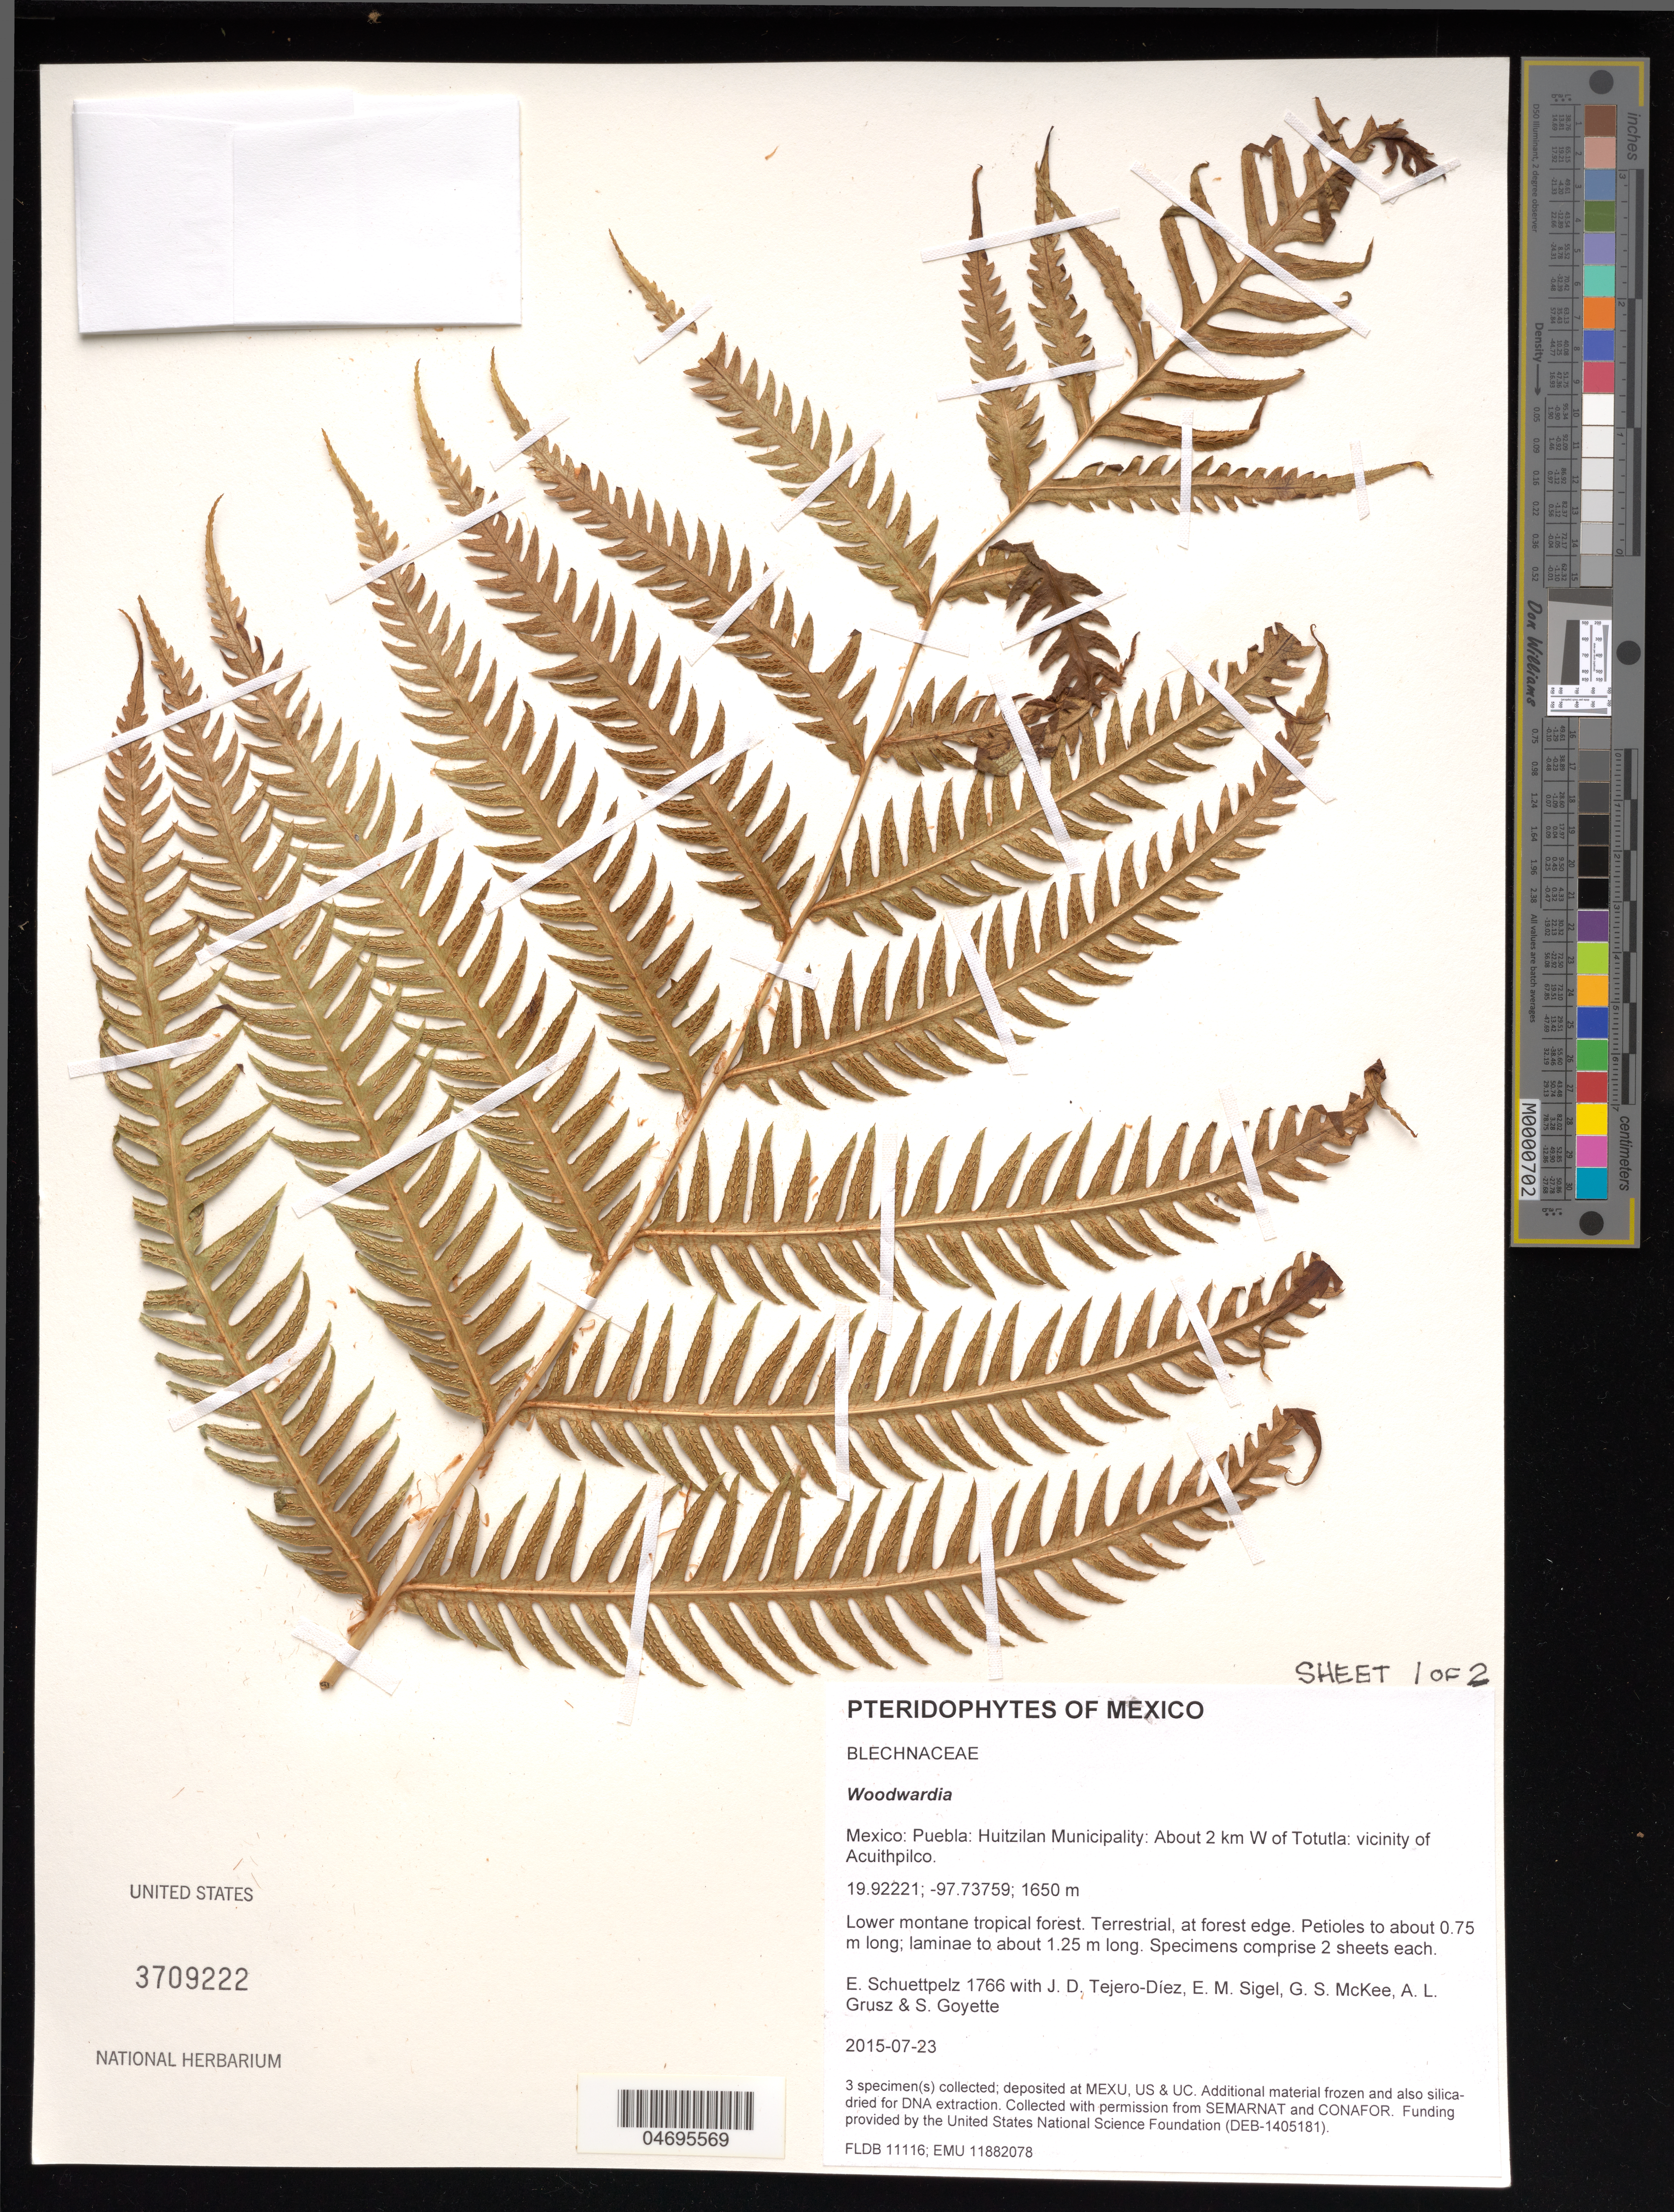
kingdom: Plantae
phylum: Tracheophyta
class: Polypodiopsida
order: Polypodiales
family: Blechnaceae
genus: Woodwardia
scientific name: Woodwardia sp.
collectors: E. Schuettpelz, D. Tejero-Díez, E. M. Sigel, G. S. McKee & A. Grusz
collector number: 1766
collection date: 2015-07-23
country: Mexico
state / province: Puebla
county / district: Huitzilan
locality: About 2 km W of Totutla: vicinity of Acuithpilco.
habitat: Lower montane tropical forest.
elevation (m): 1650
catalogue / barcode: US 3709222